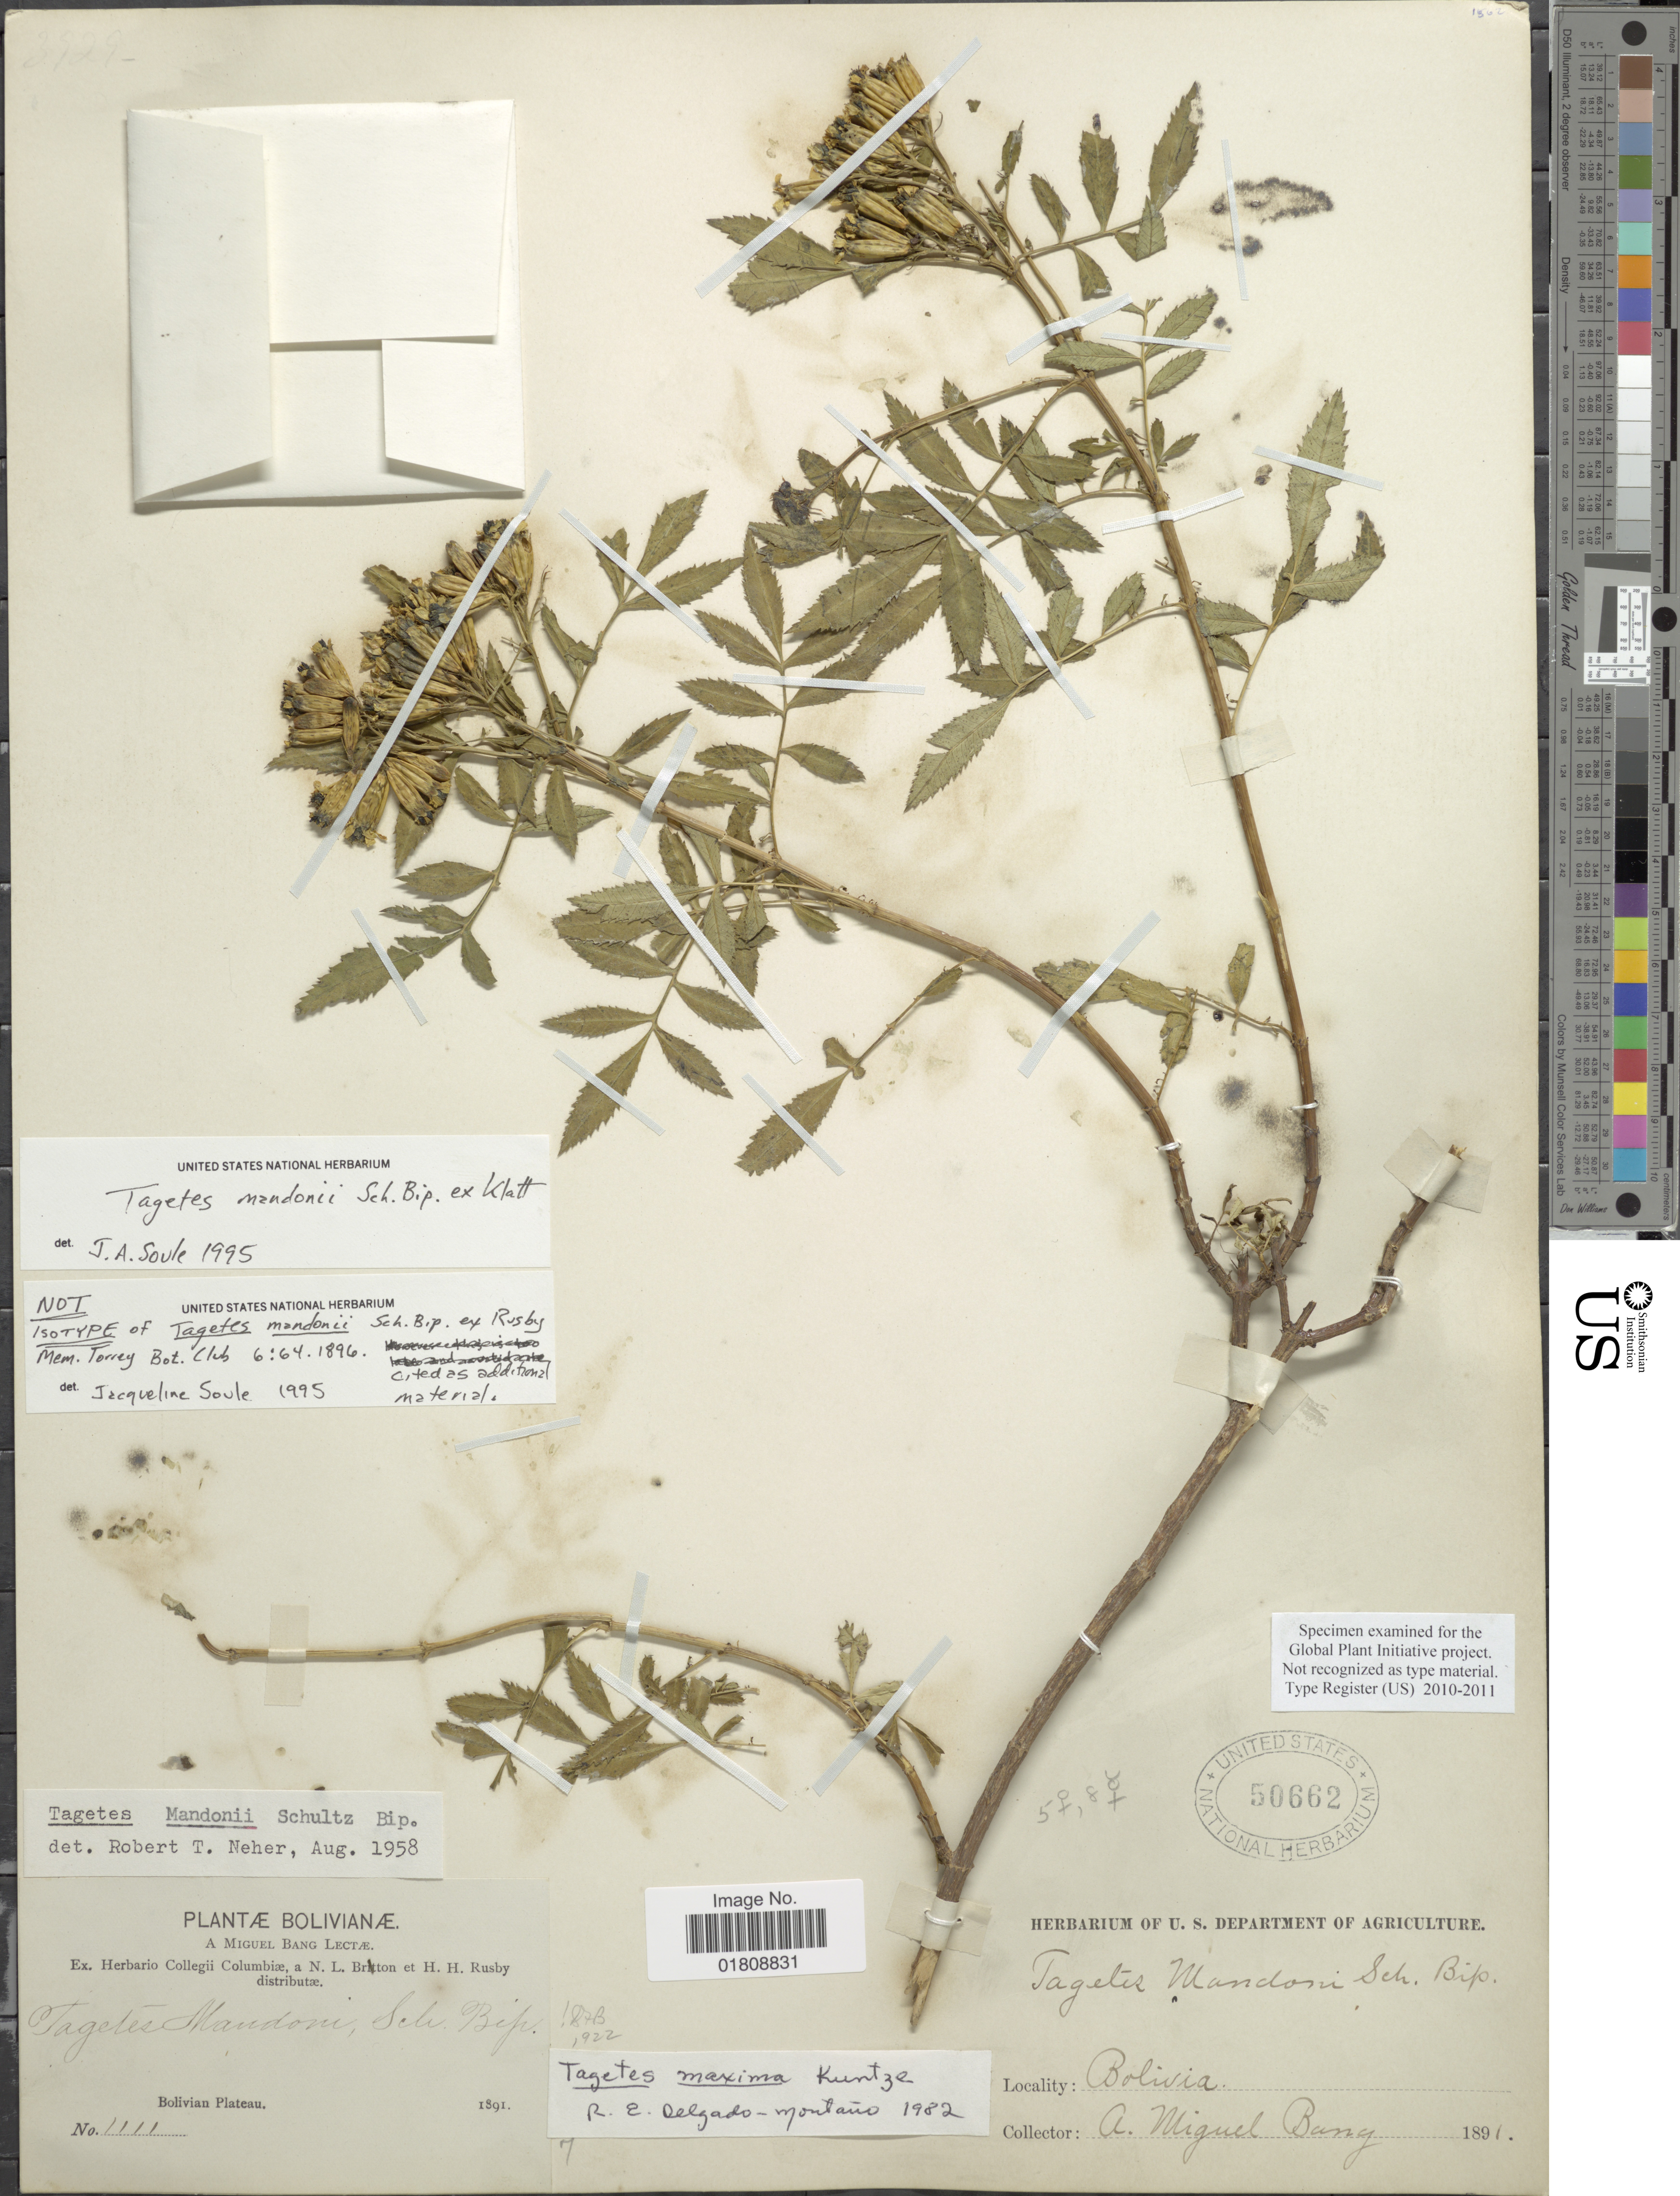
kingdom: Plantae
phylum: Tracheophyta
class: Magnoliopsida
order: Asterales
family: Asteraceae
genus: Tagetes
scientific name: Tagetes mandonii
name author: Sch. Bip. ex Klatt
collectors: M. Bang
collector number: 1111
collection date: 1891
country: Bolivia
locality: Bolivian Plateau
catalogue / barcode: US 50662